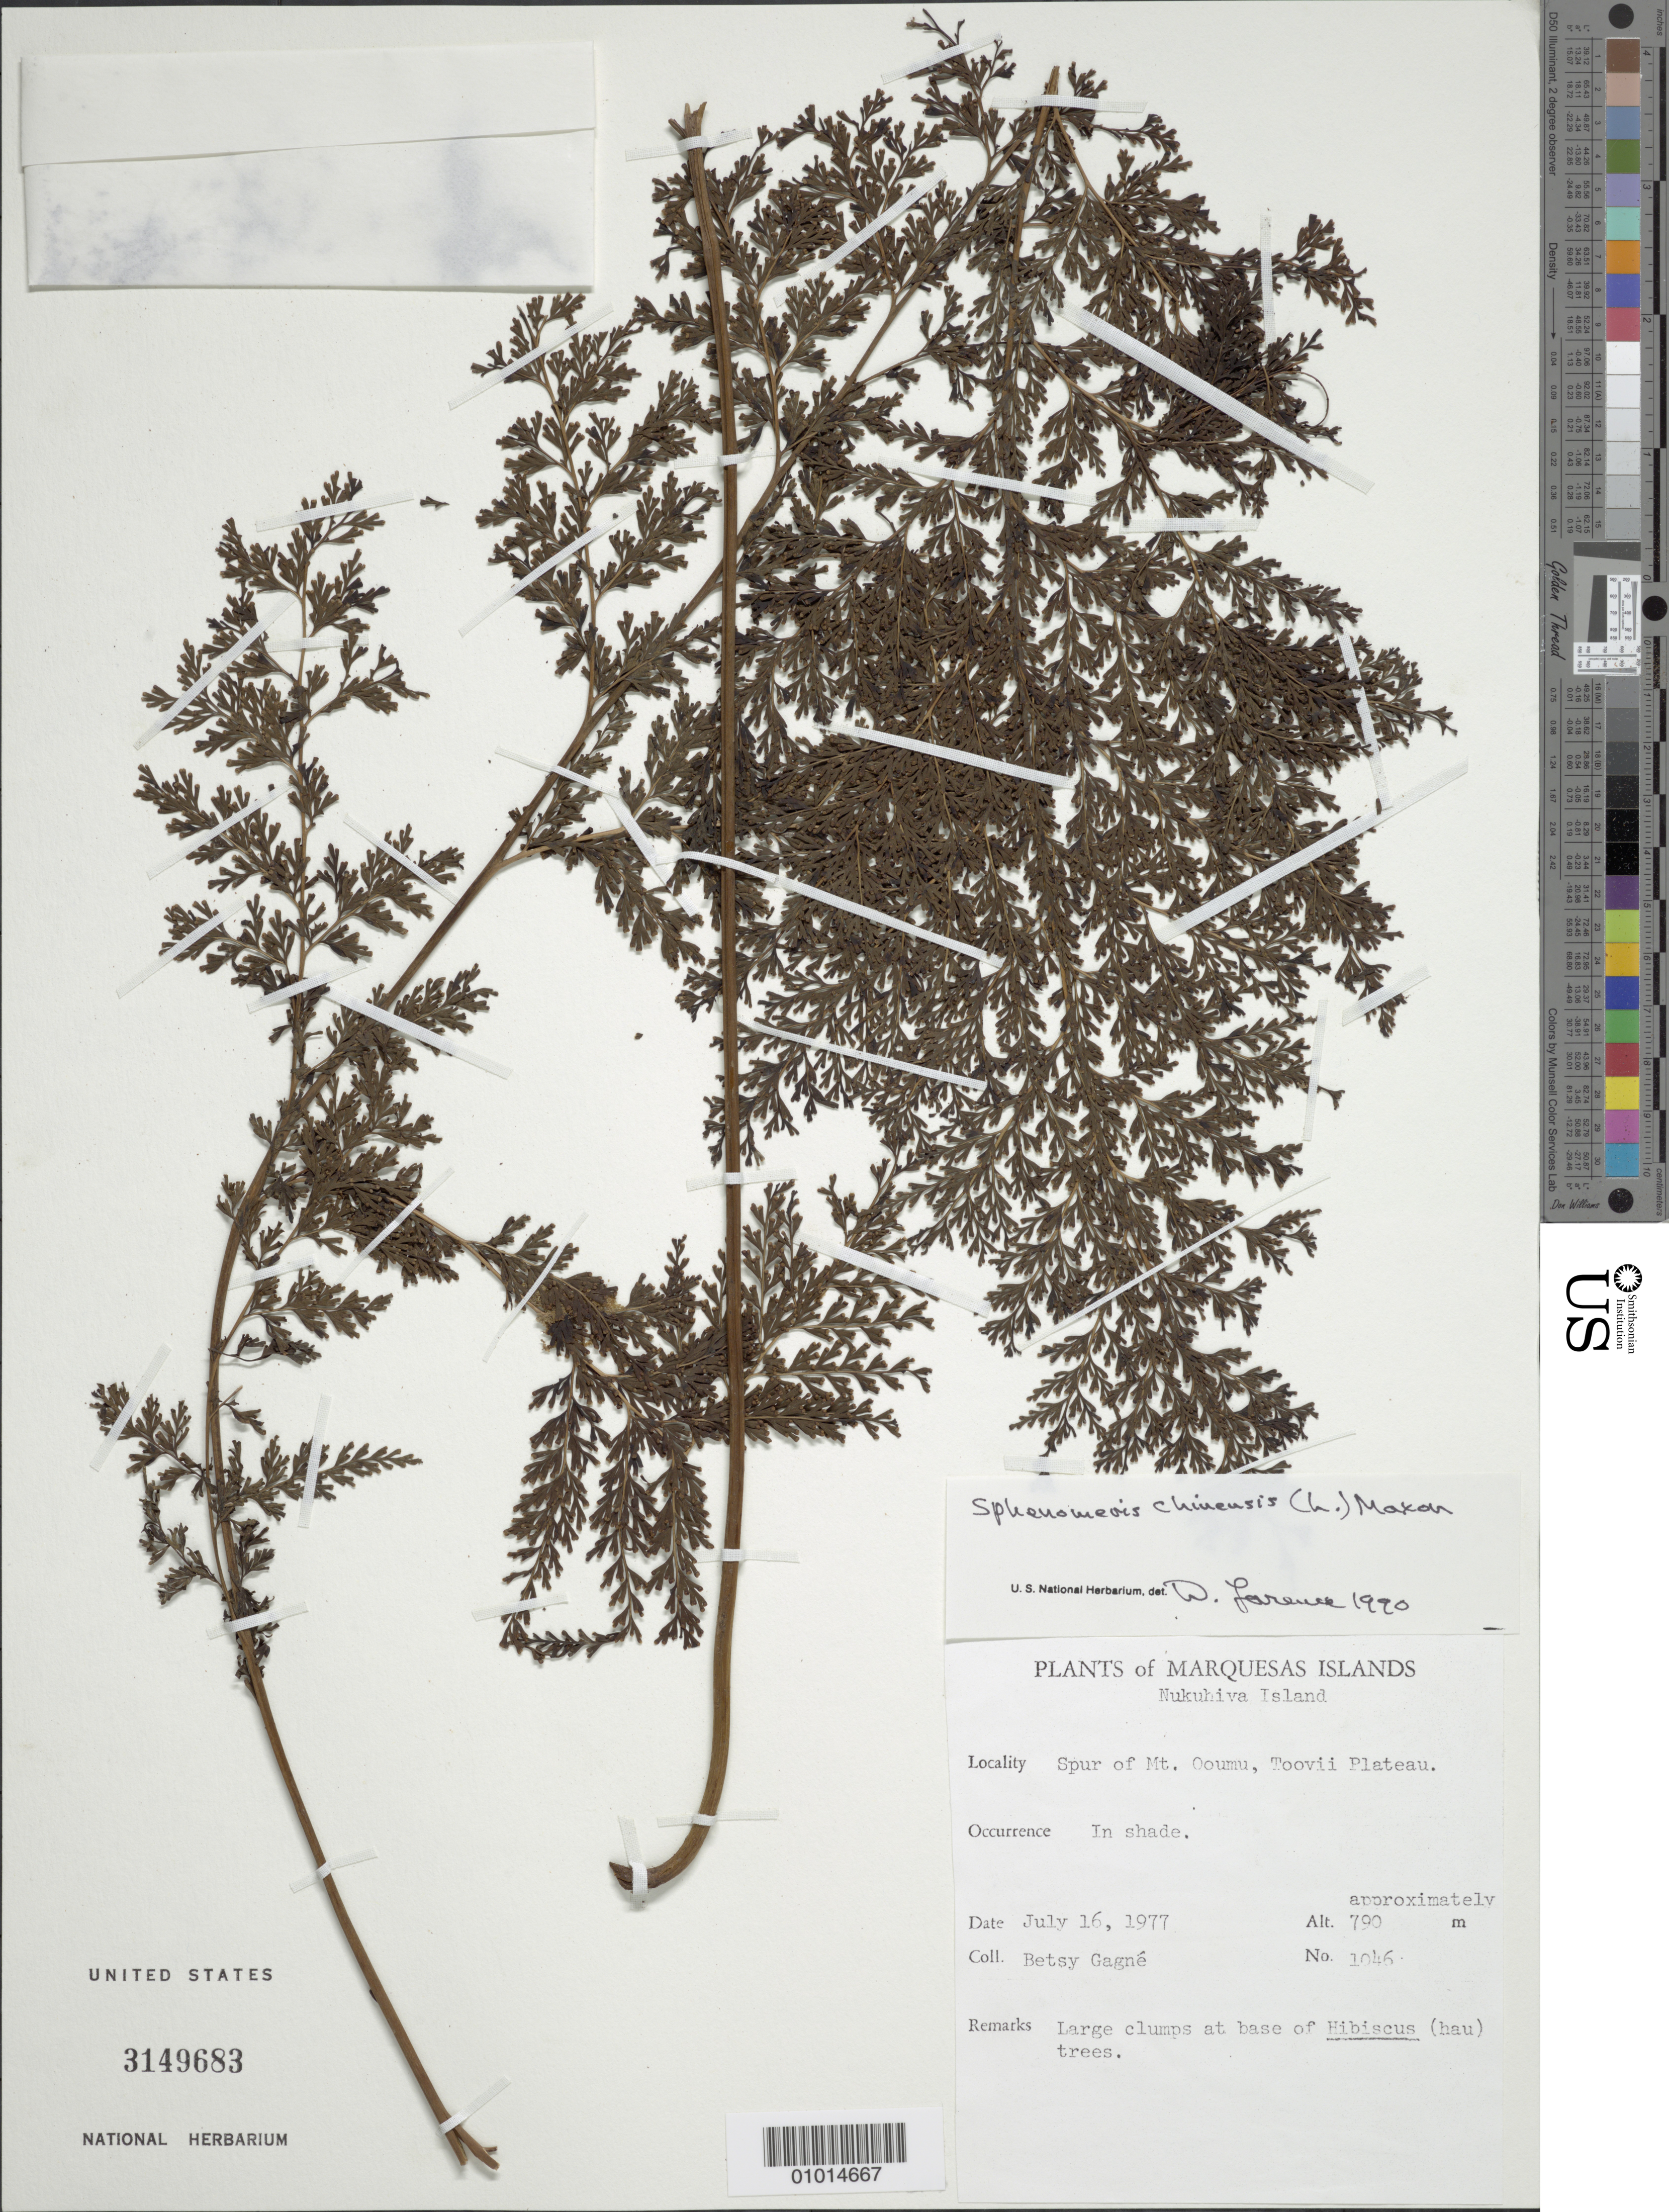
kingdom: Plantae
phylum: Tracheophyta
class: Polypodiopsida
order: Polypodiales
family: Lindsaeaceae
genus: Sphenomeris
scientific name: Sphenomeris chinensis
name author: (L.) Maxon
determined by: Lorence, David H., (PTBG), National Tropical Botanical Garden (UNITED STATES)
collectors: B. H. Gagné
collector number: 1046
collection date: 1977-07-16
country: French Polynesia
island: Nuku Hiva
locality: Toovii Plateau, spur of Mt. Ooumu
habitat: Large clumps at bases of Hibiscus trees, in shade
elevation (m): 790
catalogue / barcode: US 3149683